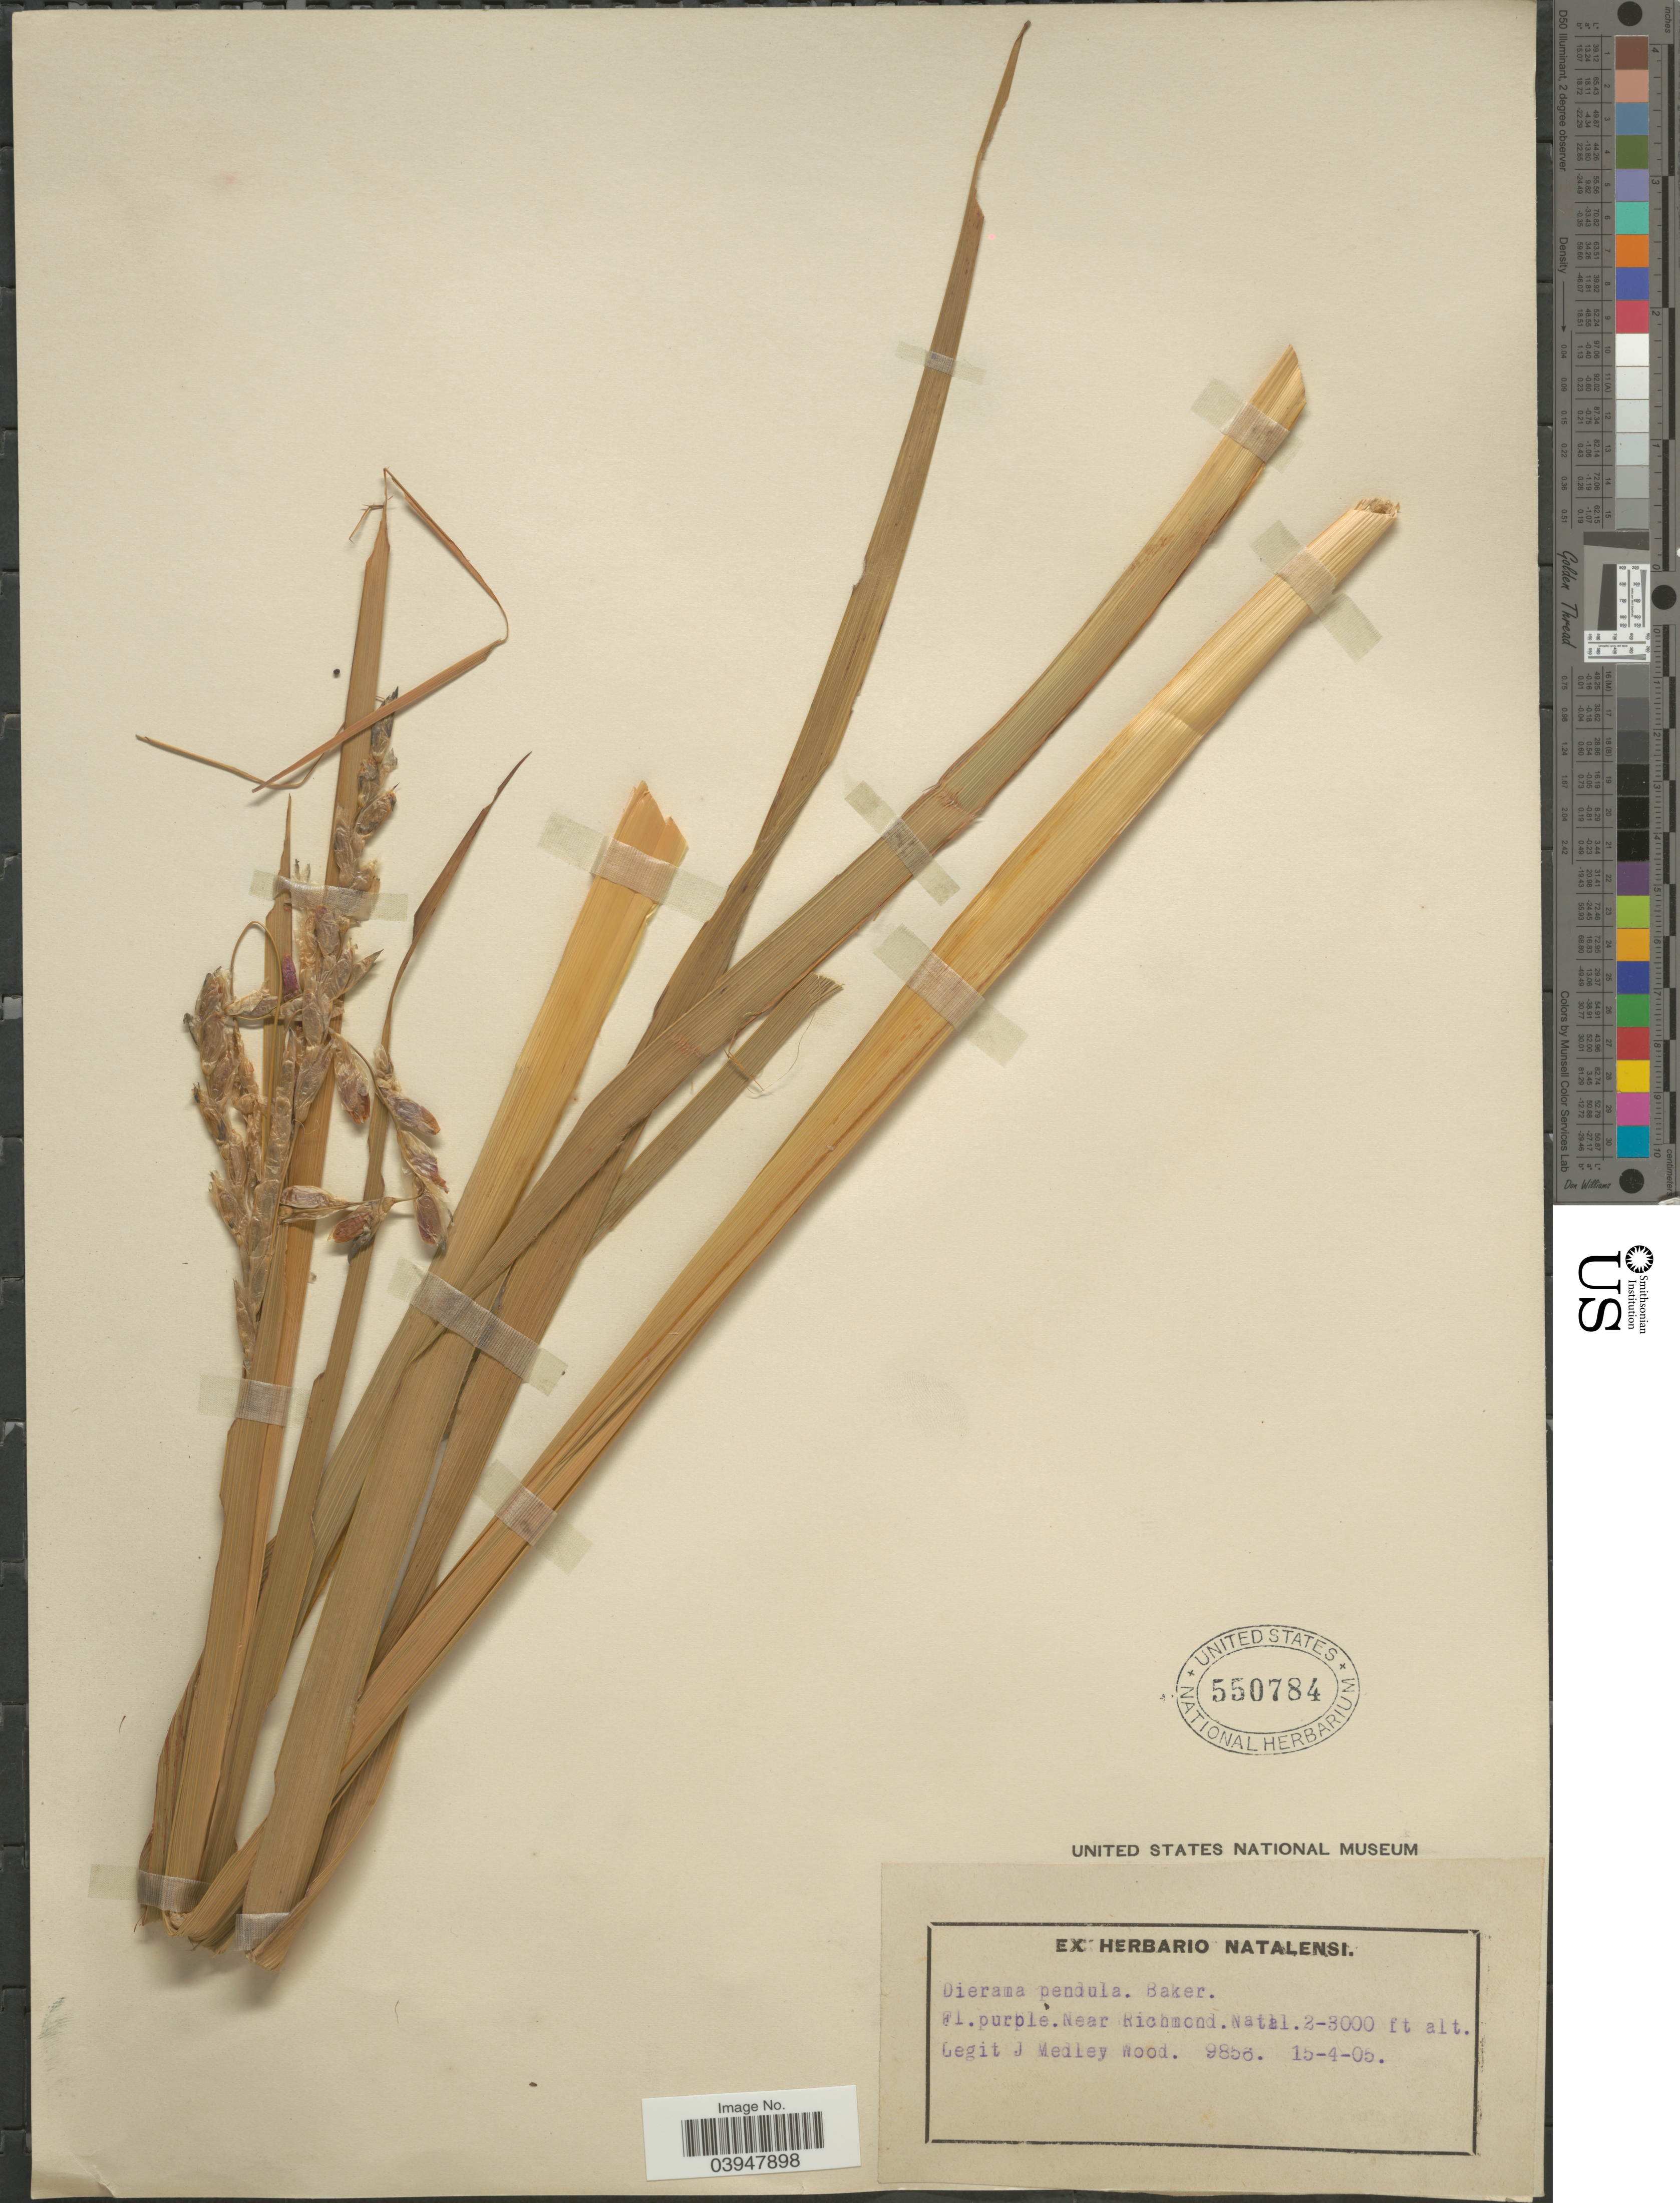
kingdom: Plantae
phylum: Tracheophyta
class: Liliopsida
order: Asparagales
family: Iridaceae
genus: Dierama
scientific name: Dierama pendulum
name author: Baker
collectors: J. Medley Wood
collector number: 9856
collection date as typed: Transcribed d/m/y: 15/4/5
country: South Africa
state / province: KwaZulu-Natal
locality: Near Richmond. Natal.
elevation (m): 610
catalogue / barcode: US 550784